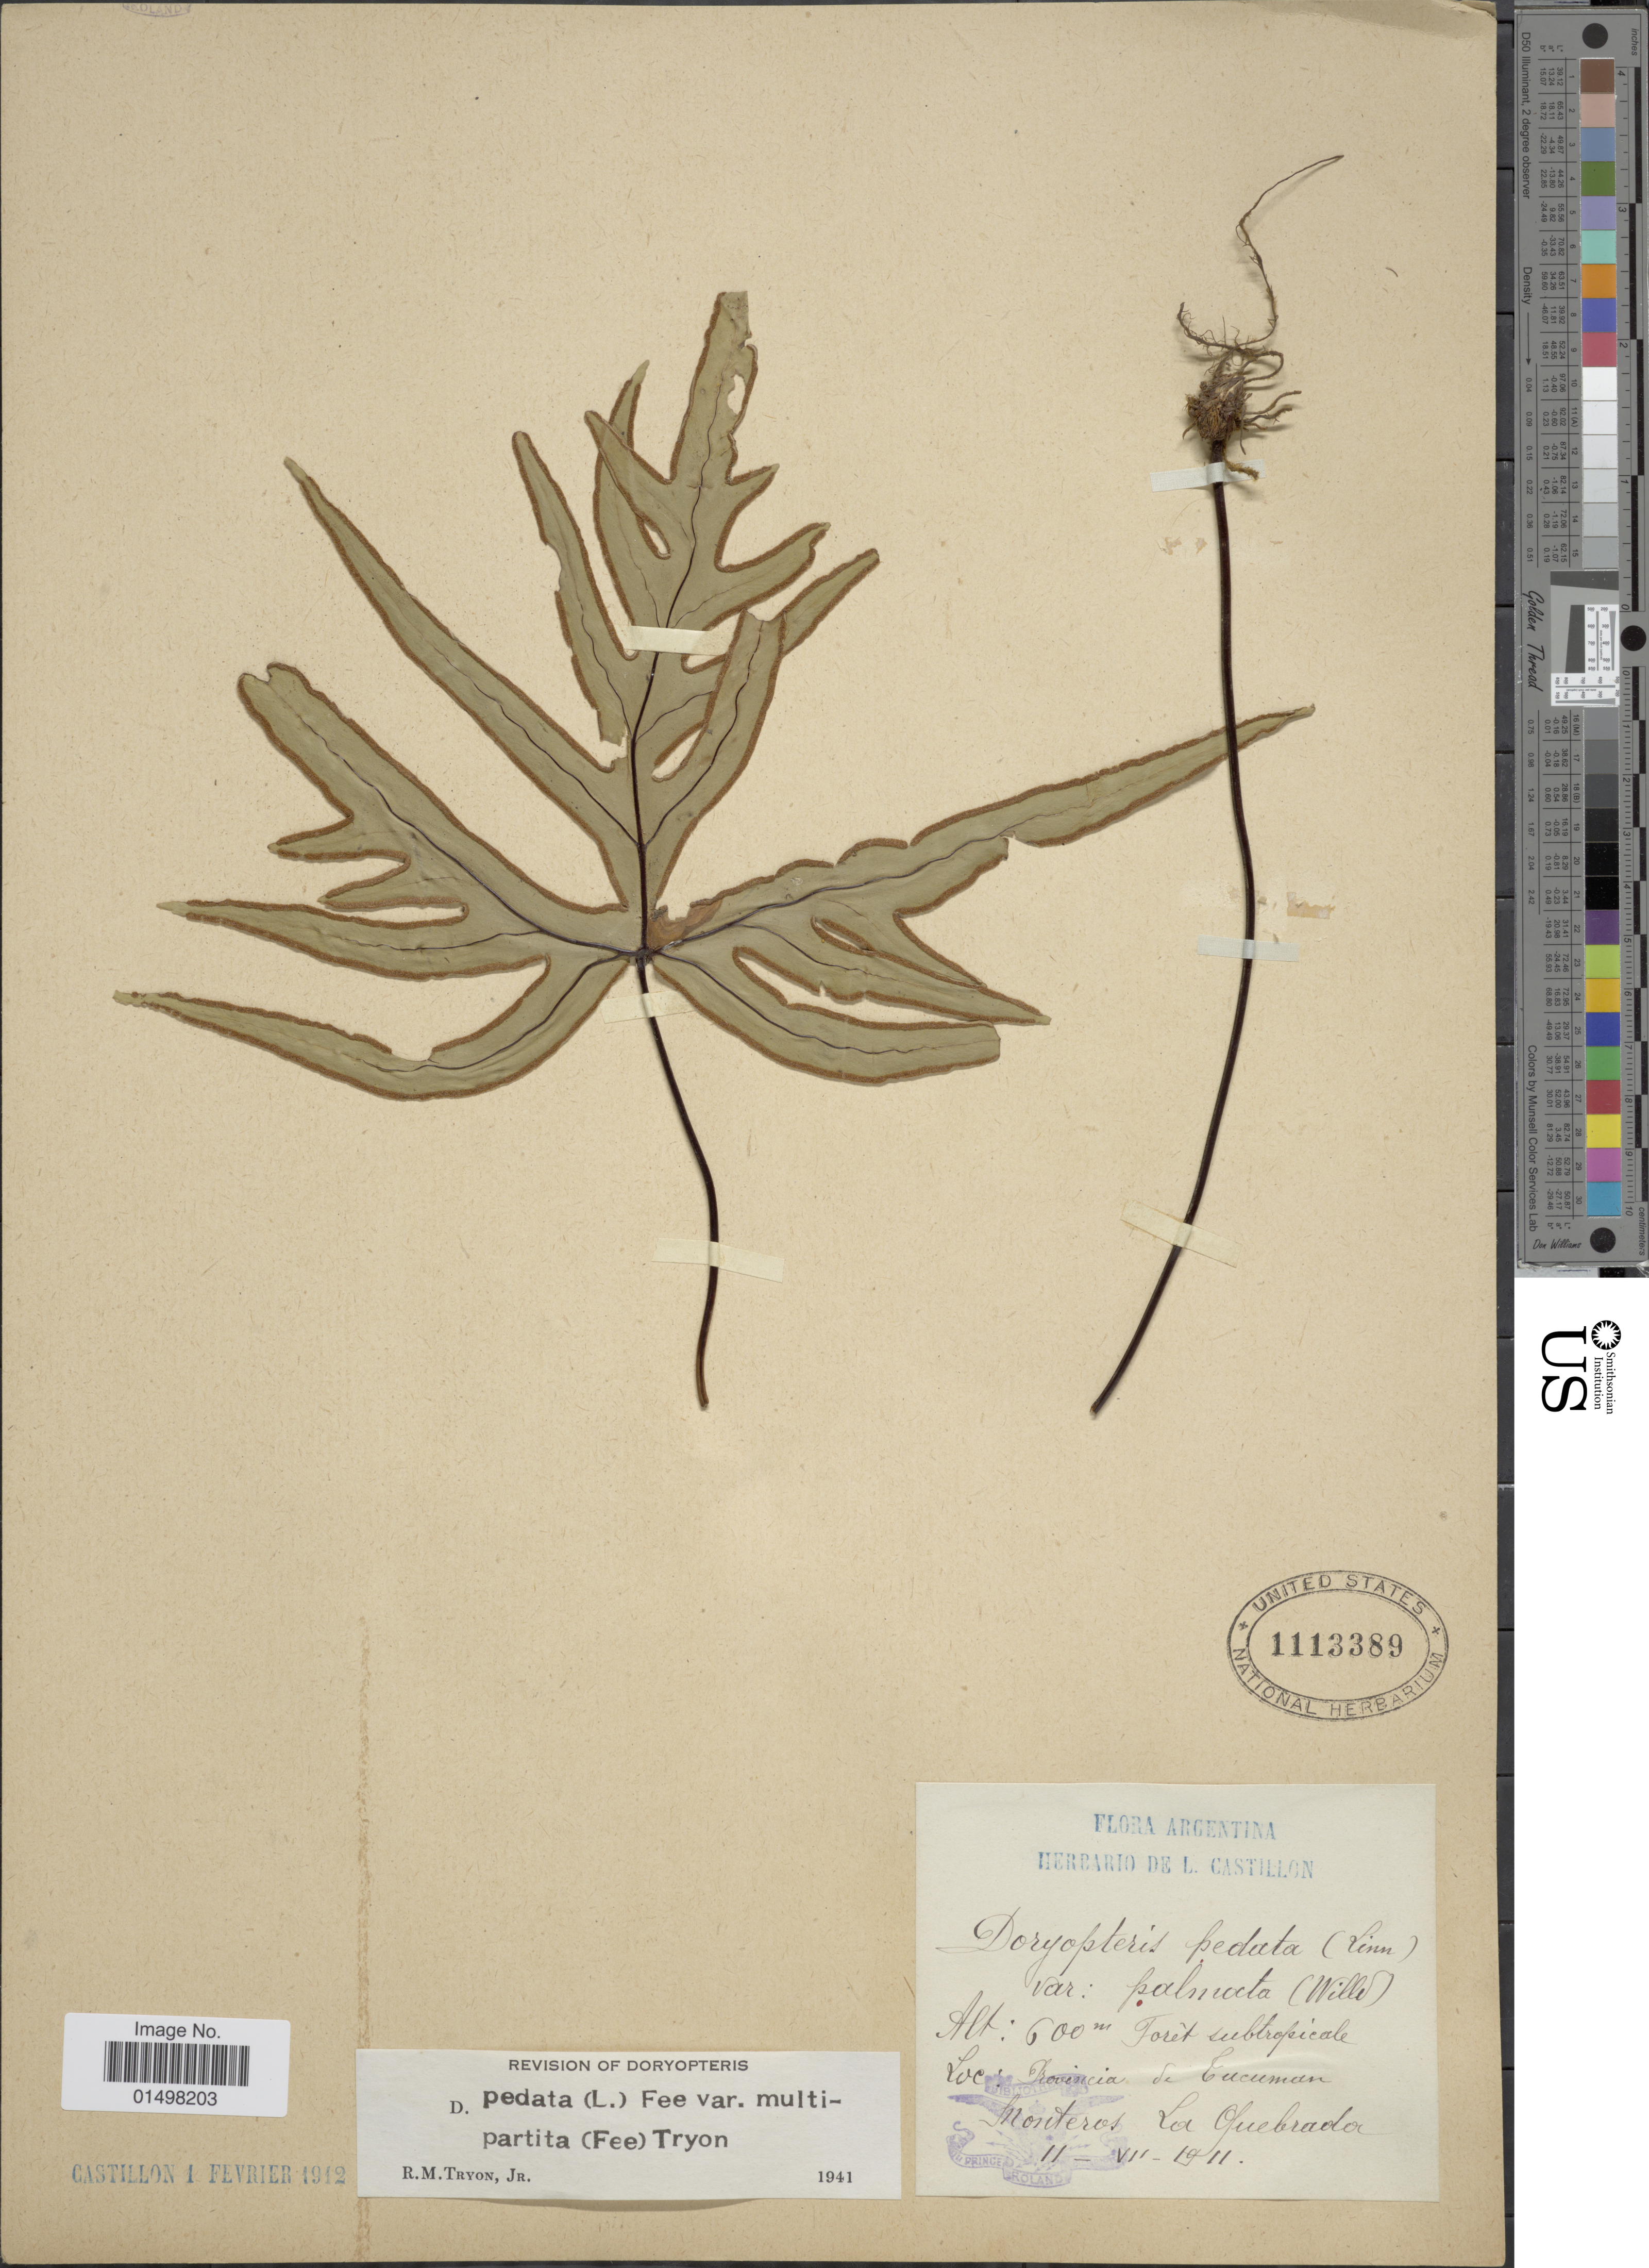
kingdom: Plantae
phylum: Tracheophyta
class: Polypodiopsida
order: Polypodiales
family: Pteridaceae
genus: Doryopteris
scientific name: Doryopteris pedata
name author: (L.) Fée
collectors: ex herb. L. Castillon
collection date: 1911-07-02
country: Argentina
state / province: Tucuman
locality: Provincia de Tucuman. Monteros La Quebrada.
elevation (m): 600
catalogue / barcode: US 1113389